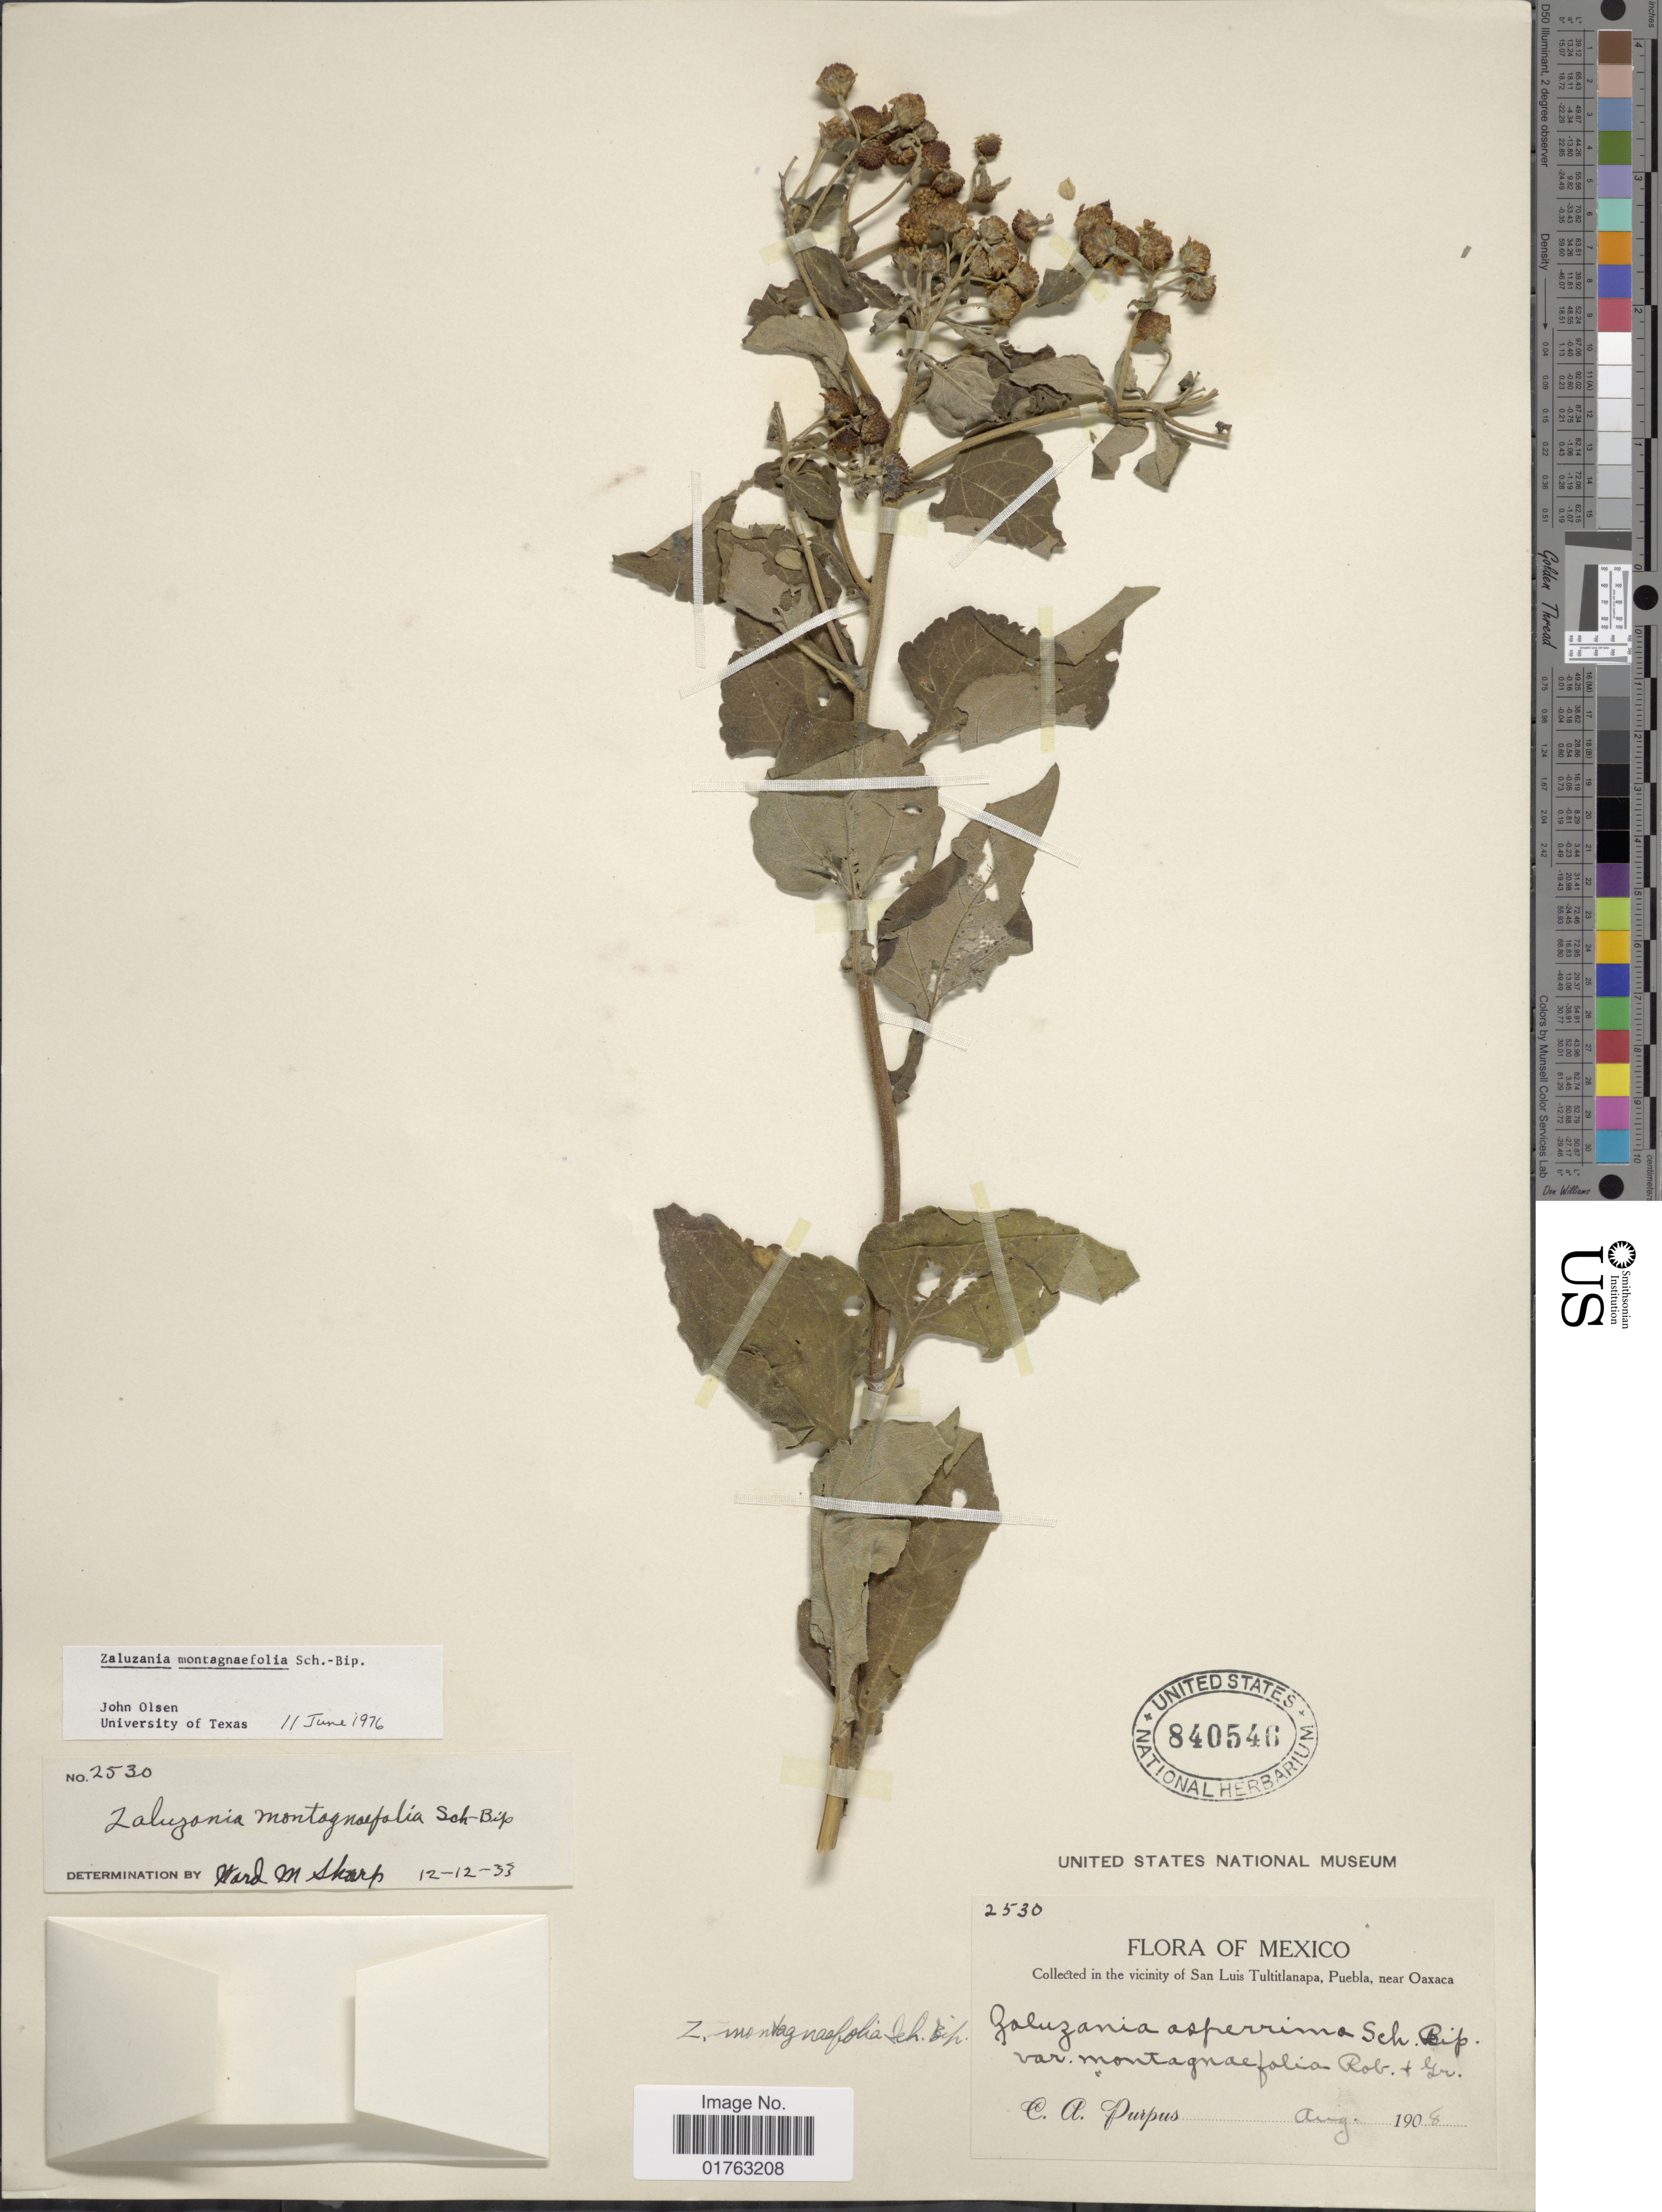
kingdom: Plantae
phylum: Tracheophyta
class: Magnoliopsida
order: Asterales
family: Asteraceae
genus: Zaluzania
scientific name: Zaluzania montagnaefolia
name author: Sch. Bip.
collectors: C. A. Purpus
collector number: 2530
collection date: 1908-08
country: Mexico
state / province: Puebla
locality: The vicinity of San Luis Tultilanapa, near Oaxaca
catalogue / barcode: US 840546